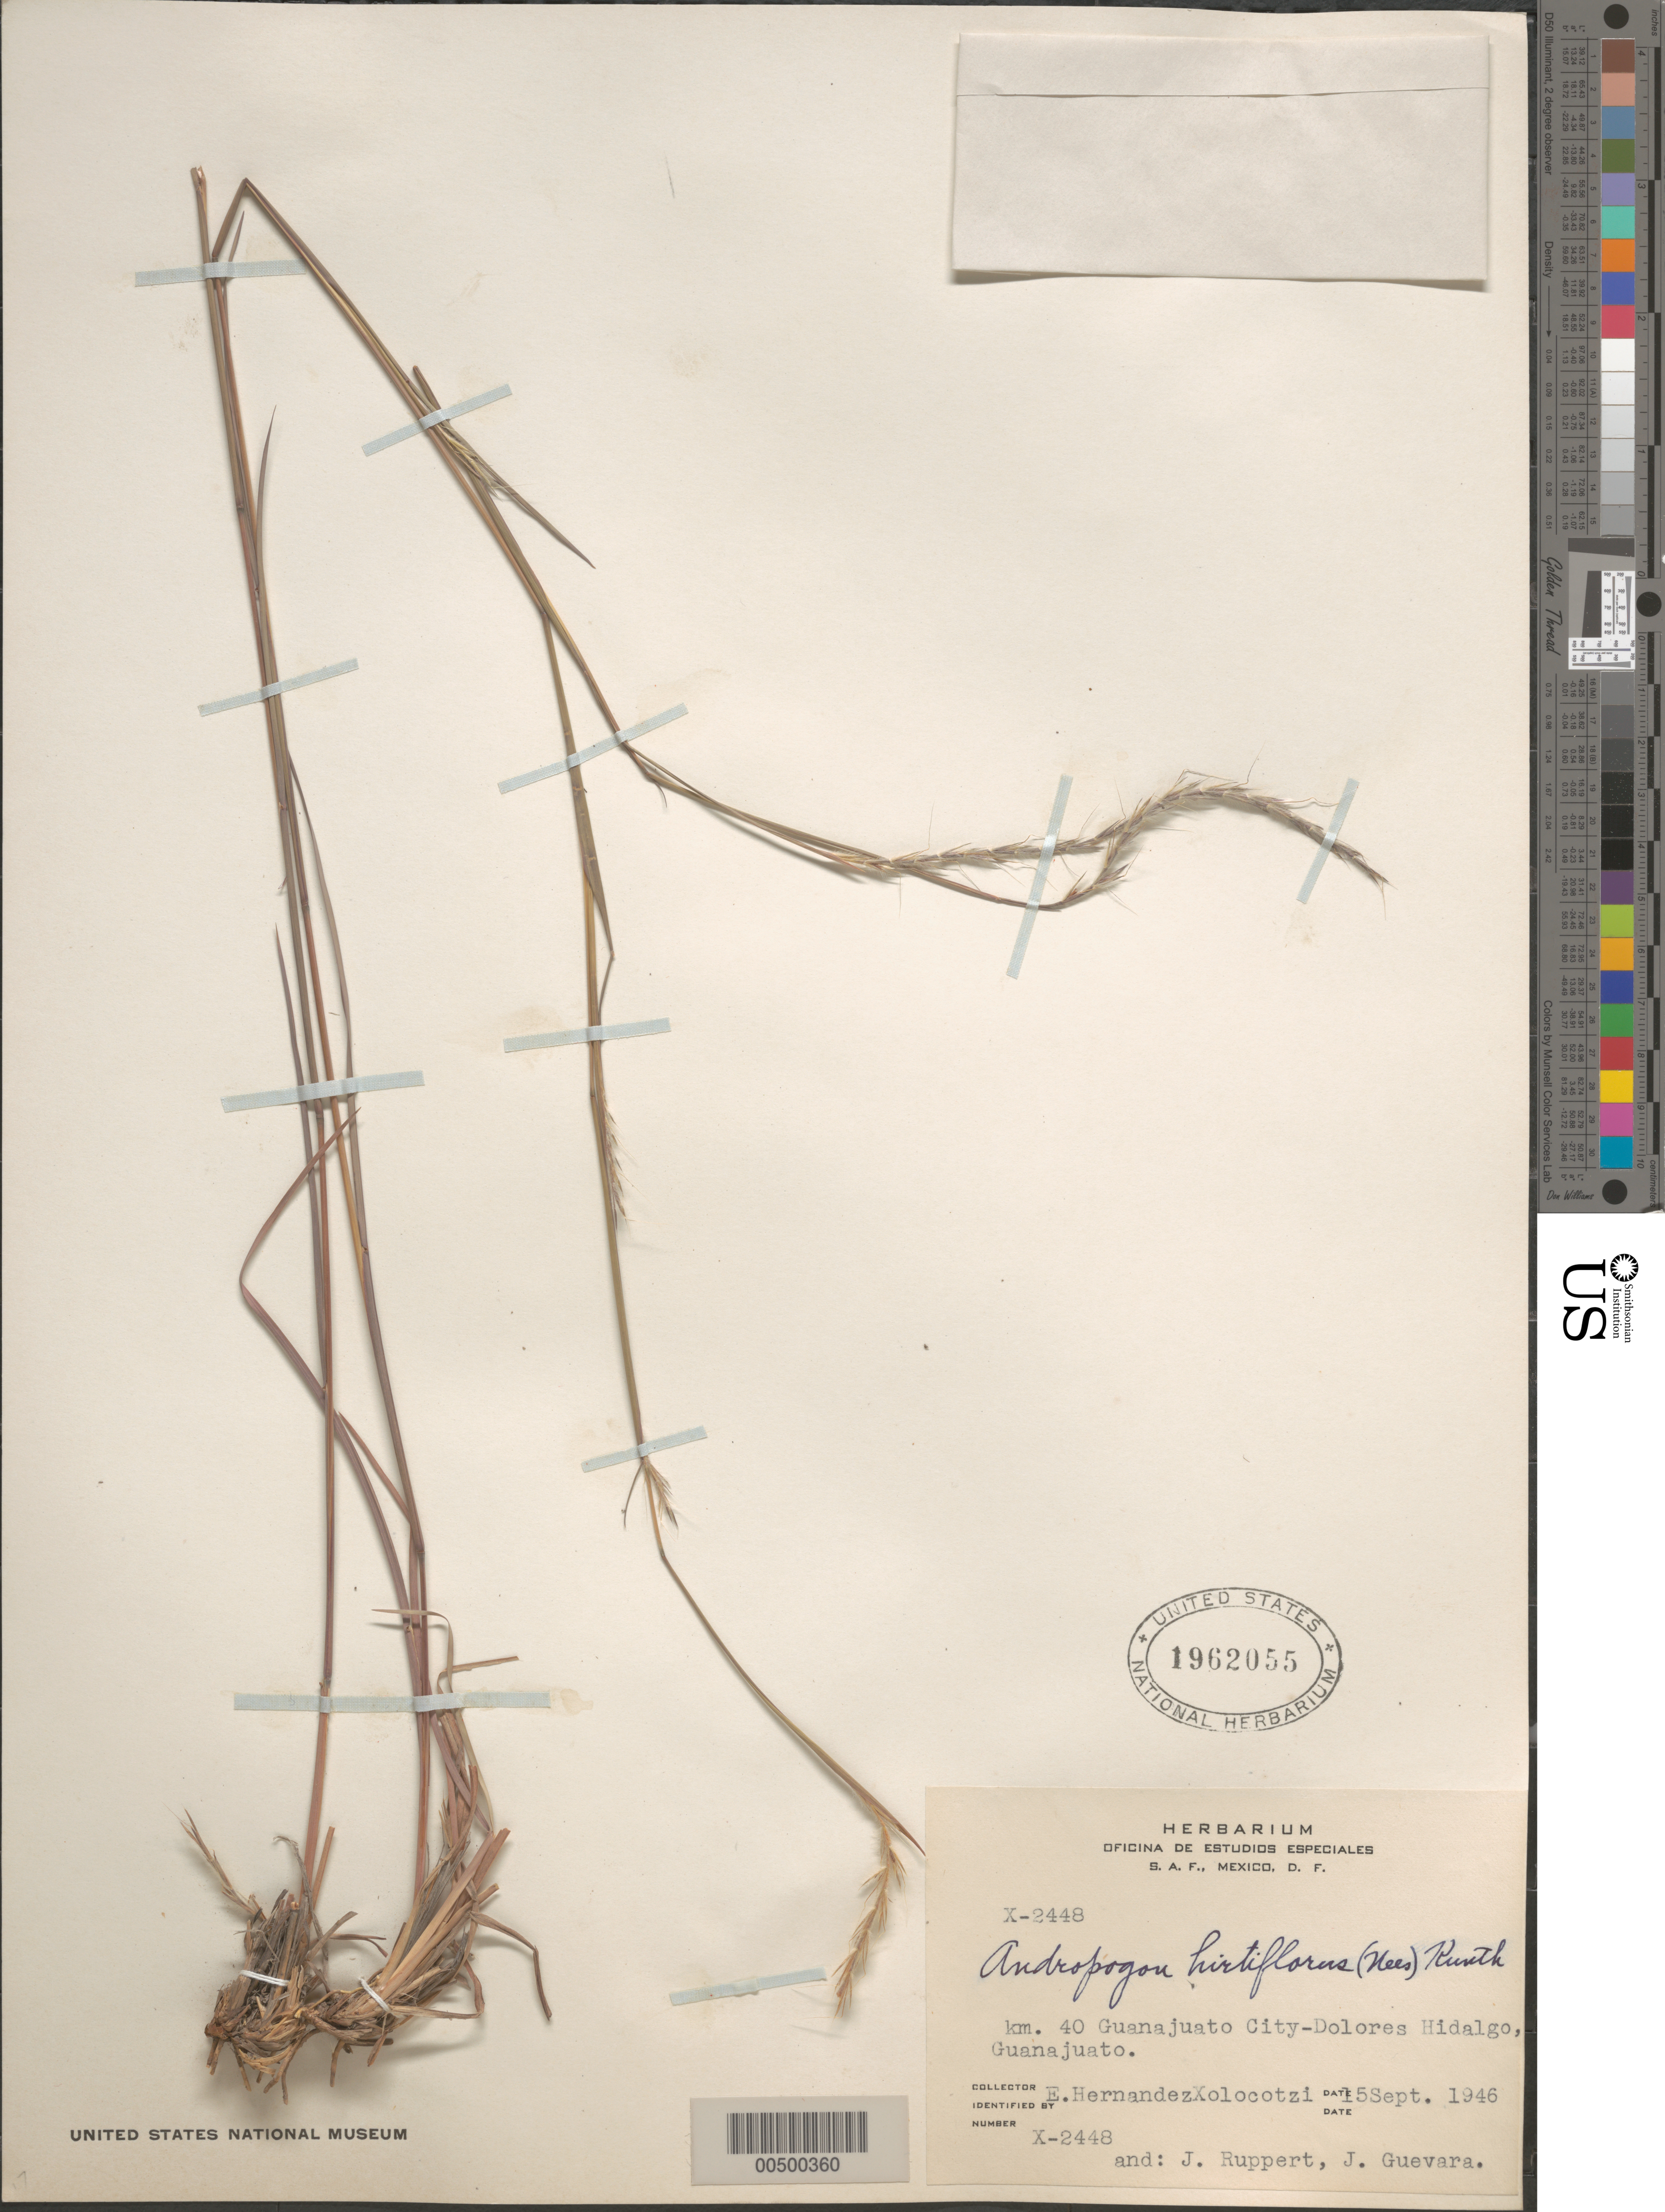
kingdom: Plantae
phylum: Tracheophyta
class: Liliopsida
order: Poales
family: Poaceae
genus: Schizachyrium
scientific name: Schizachyrium sanguineum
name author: (Retz.) Alston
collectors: E. I. Hernández-X., J. Ruppert & J. Guevara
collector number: X-2448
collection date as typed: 15 Sep 1946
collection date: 1946-09-15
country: Mexico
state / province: Guanajuato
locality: Km 40 Guanajuato City - Dolores HD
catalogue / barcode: US 1962055